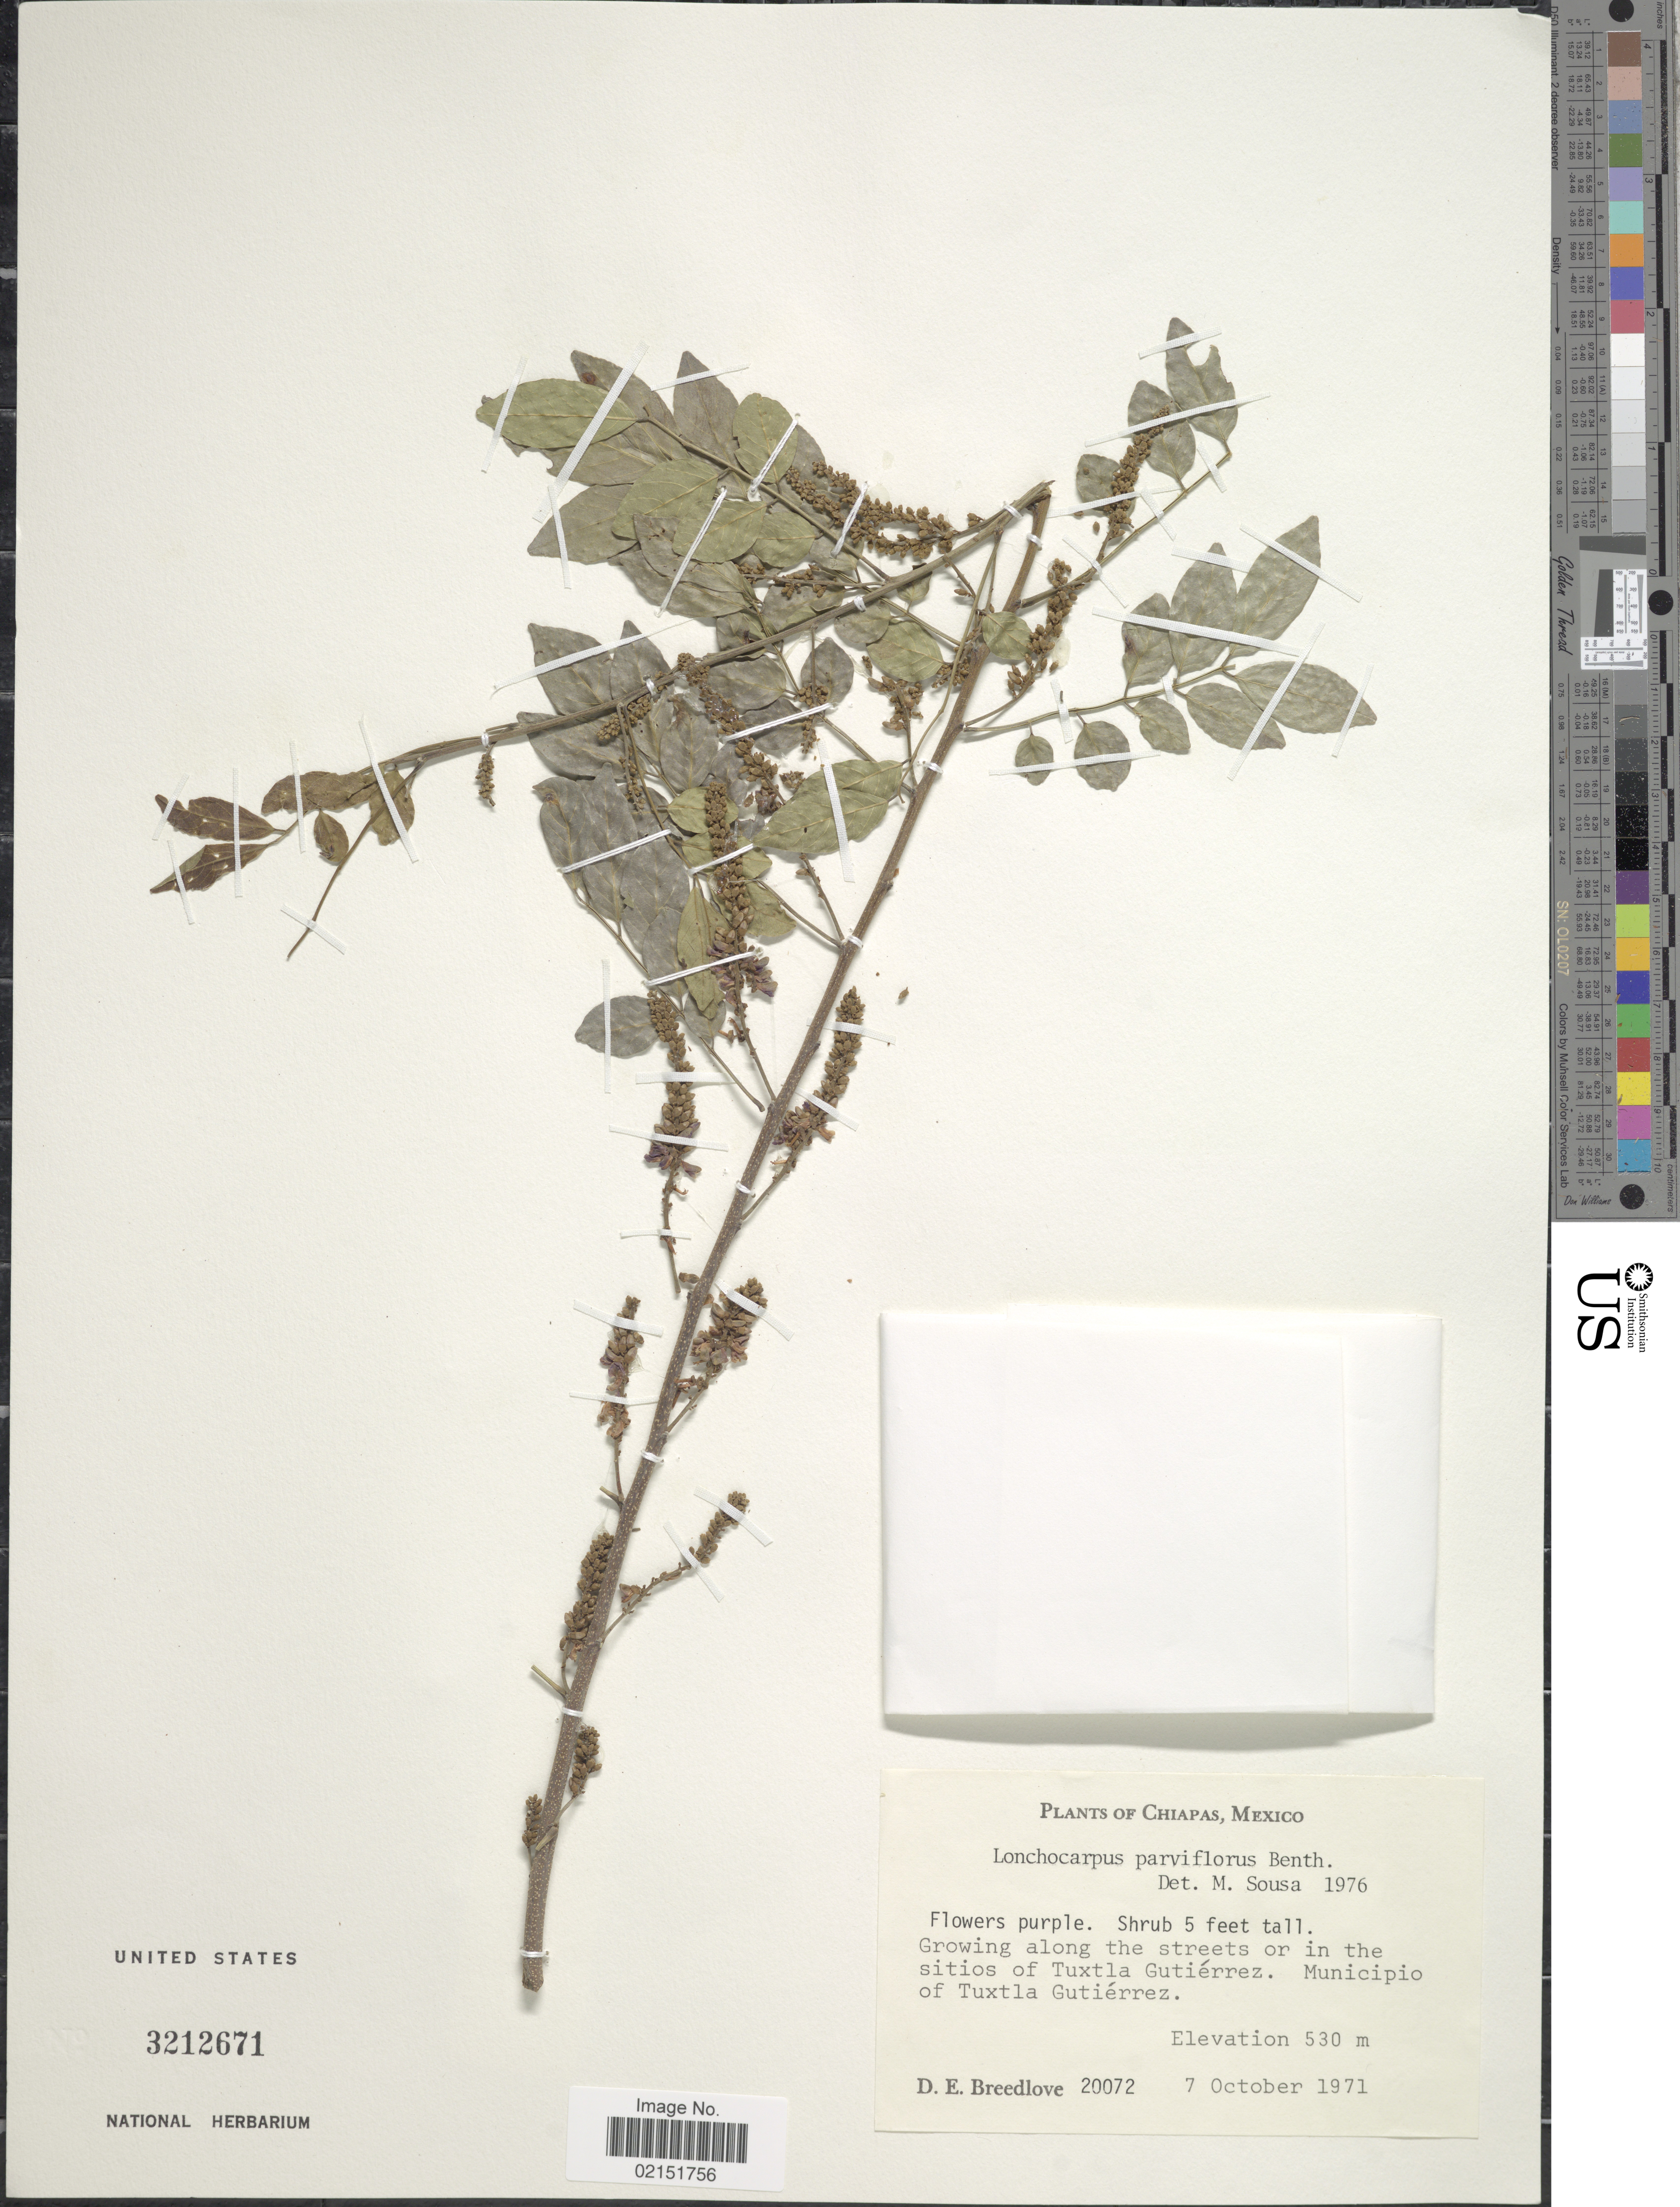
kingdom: Plantae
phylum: Tracheophyta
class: Magnoliopsida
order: Fabales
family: Fabaceae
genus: Lonchocarpus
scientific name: Lonchocarpus parviflorus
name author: Benth.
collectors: D. E. Breedlove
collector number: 20072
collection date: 1971-10-07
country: Mexico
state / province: Chiapas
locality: Growing along the streets or in the sitios of Tuxtla Gutierrez, Muncipio of Tuxtla Gutierrez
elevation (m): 530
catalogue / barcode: US 3212671